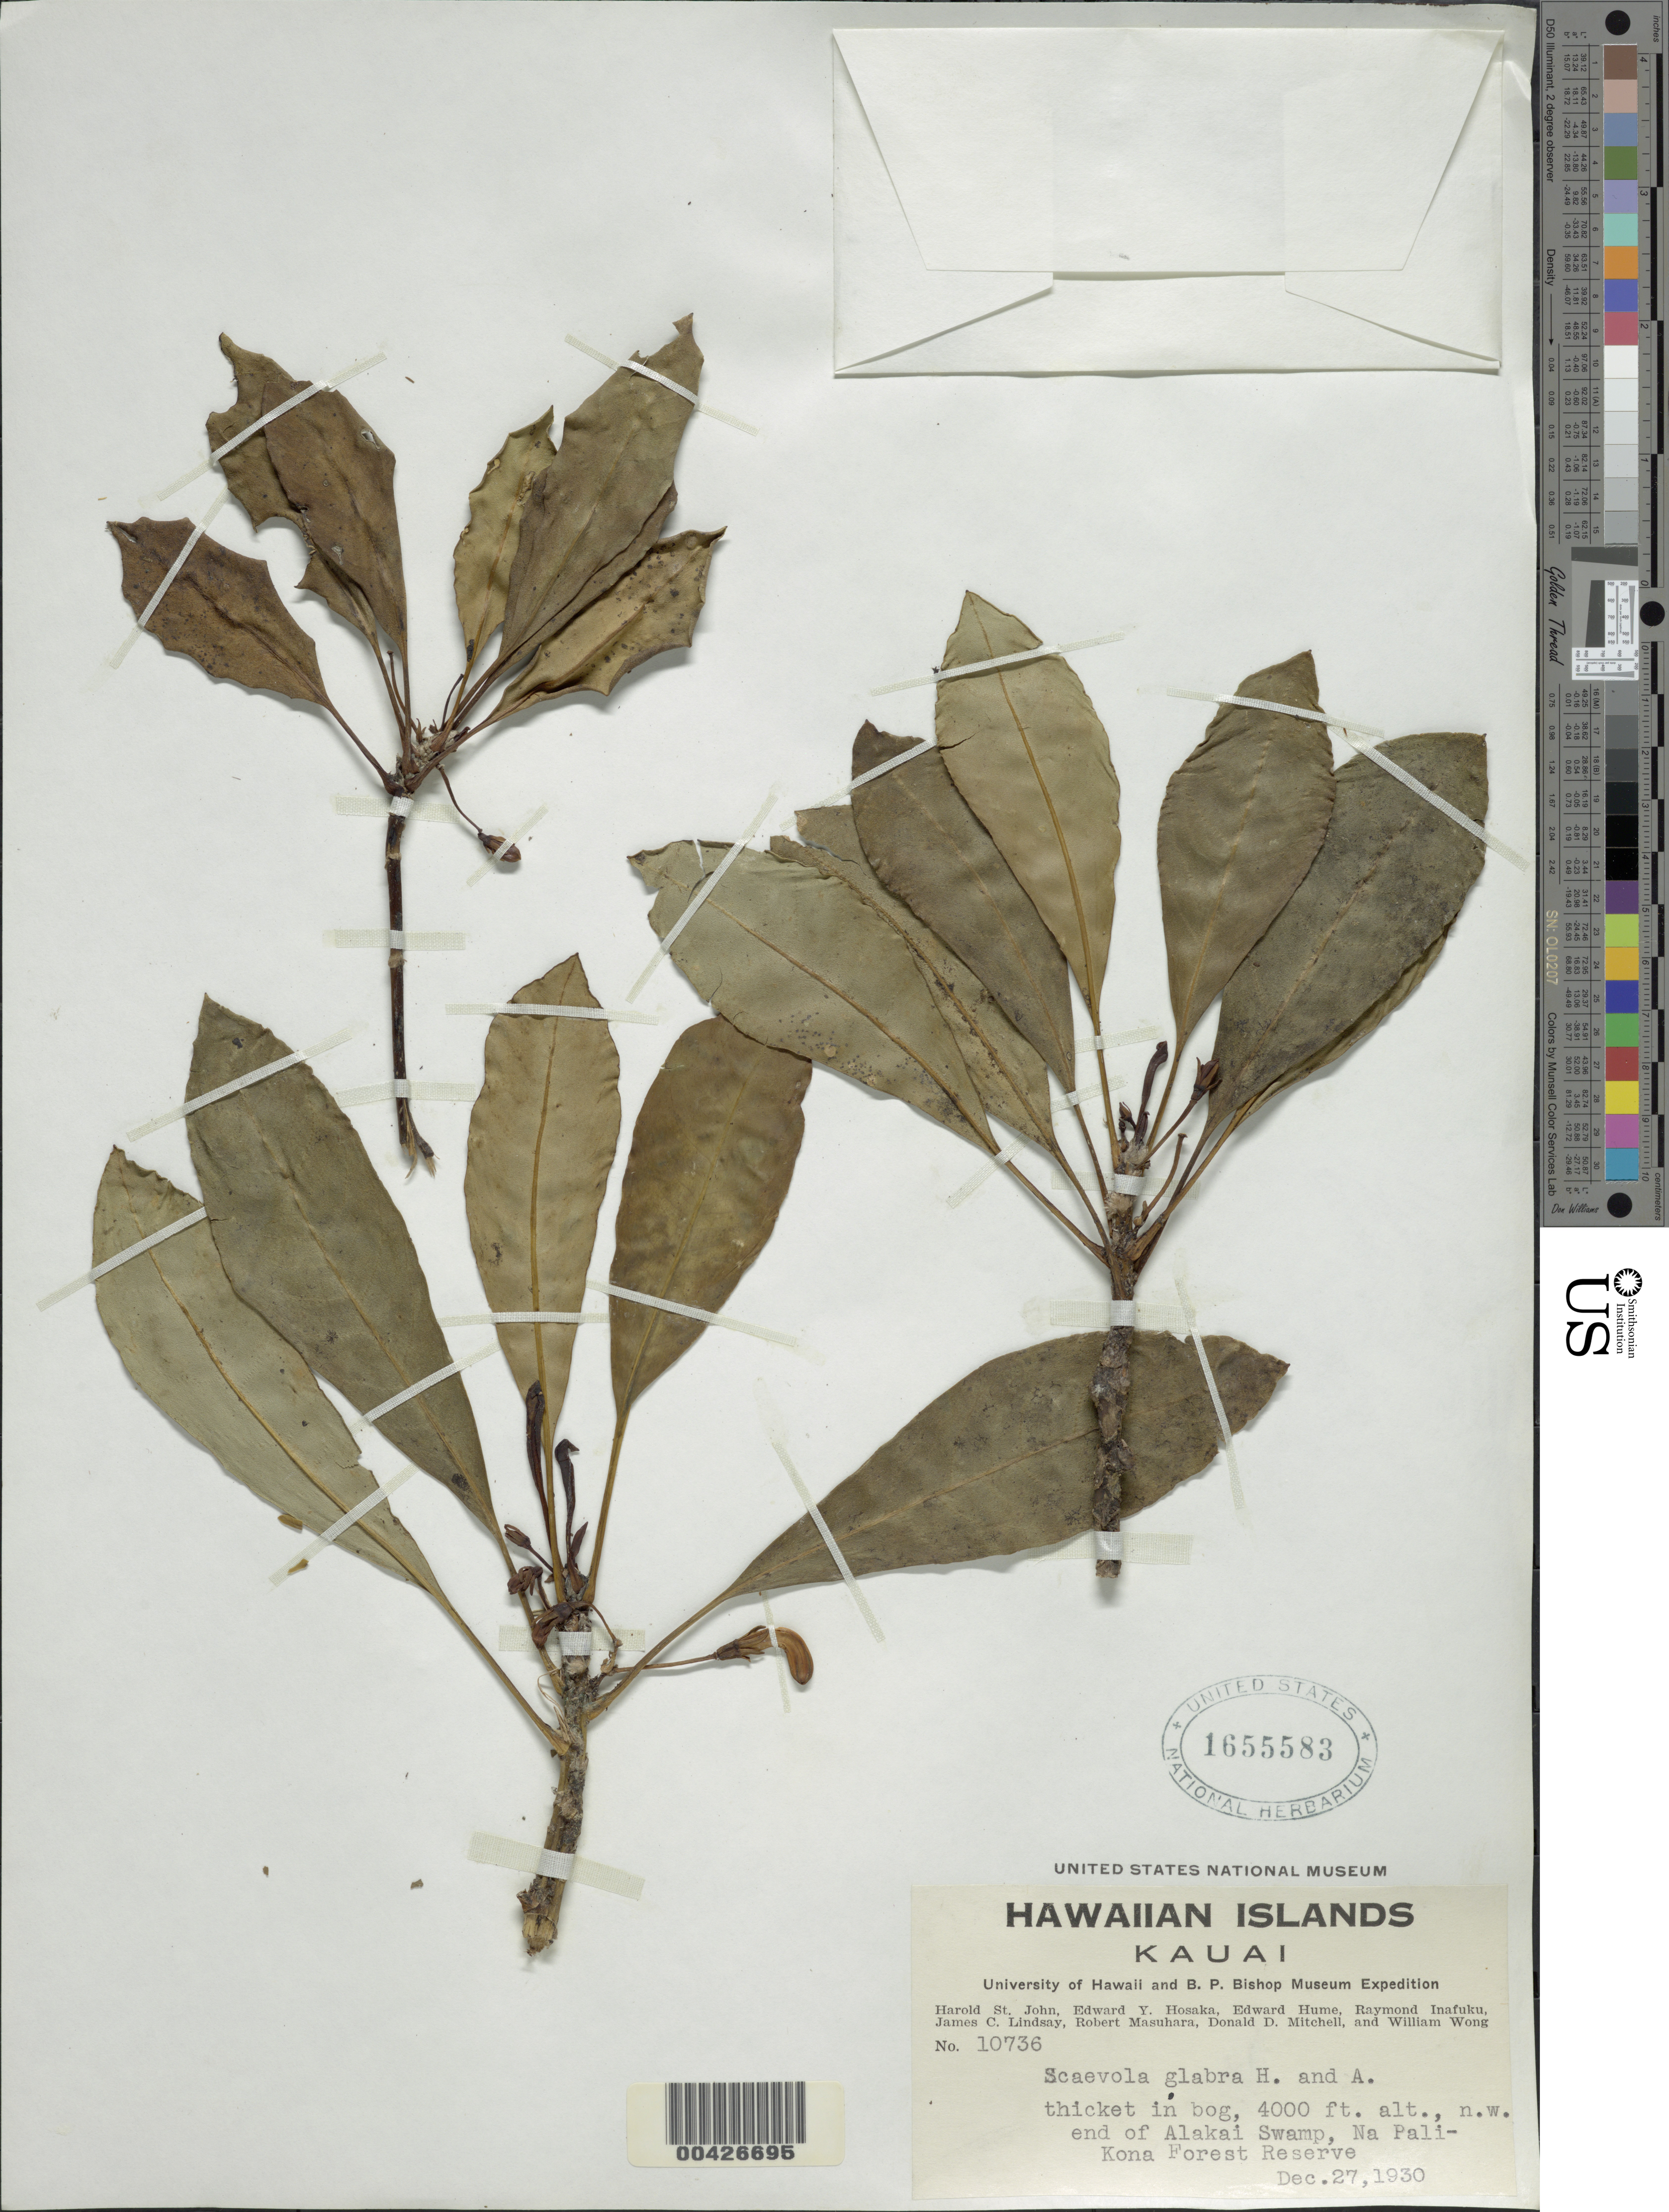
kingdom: Plantae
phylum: Tracheophyta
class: Magnoliopsida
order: Asterales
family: Goodeniaceae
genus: Scaevola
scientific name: Scaevola glabra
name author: Hook. & Arn.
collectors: H. St. John, E. Y. Hosaka, E. Hume & R. Inafuku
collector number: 10736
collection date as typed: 27 Dec 1930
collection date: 1930-12-27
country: United States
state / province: Hawaii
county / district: Kauai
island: Kaua'i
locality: NW end of Alakai Swamp, Na Pali-Kona Forest Reserve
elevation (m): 1219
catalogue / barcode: US 1655583